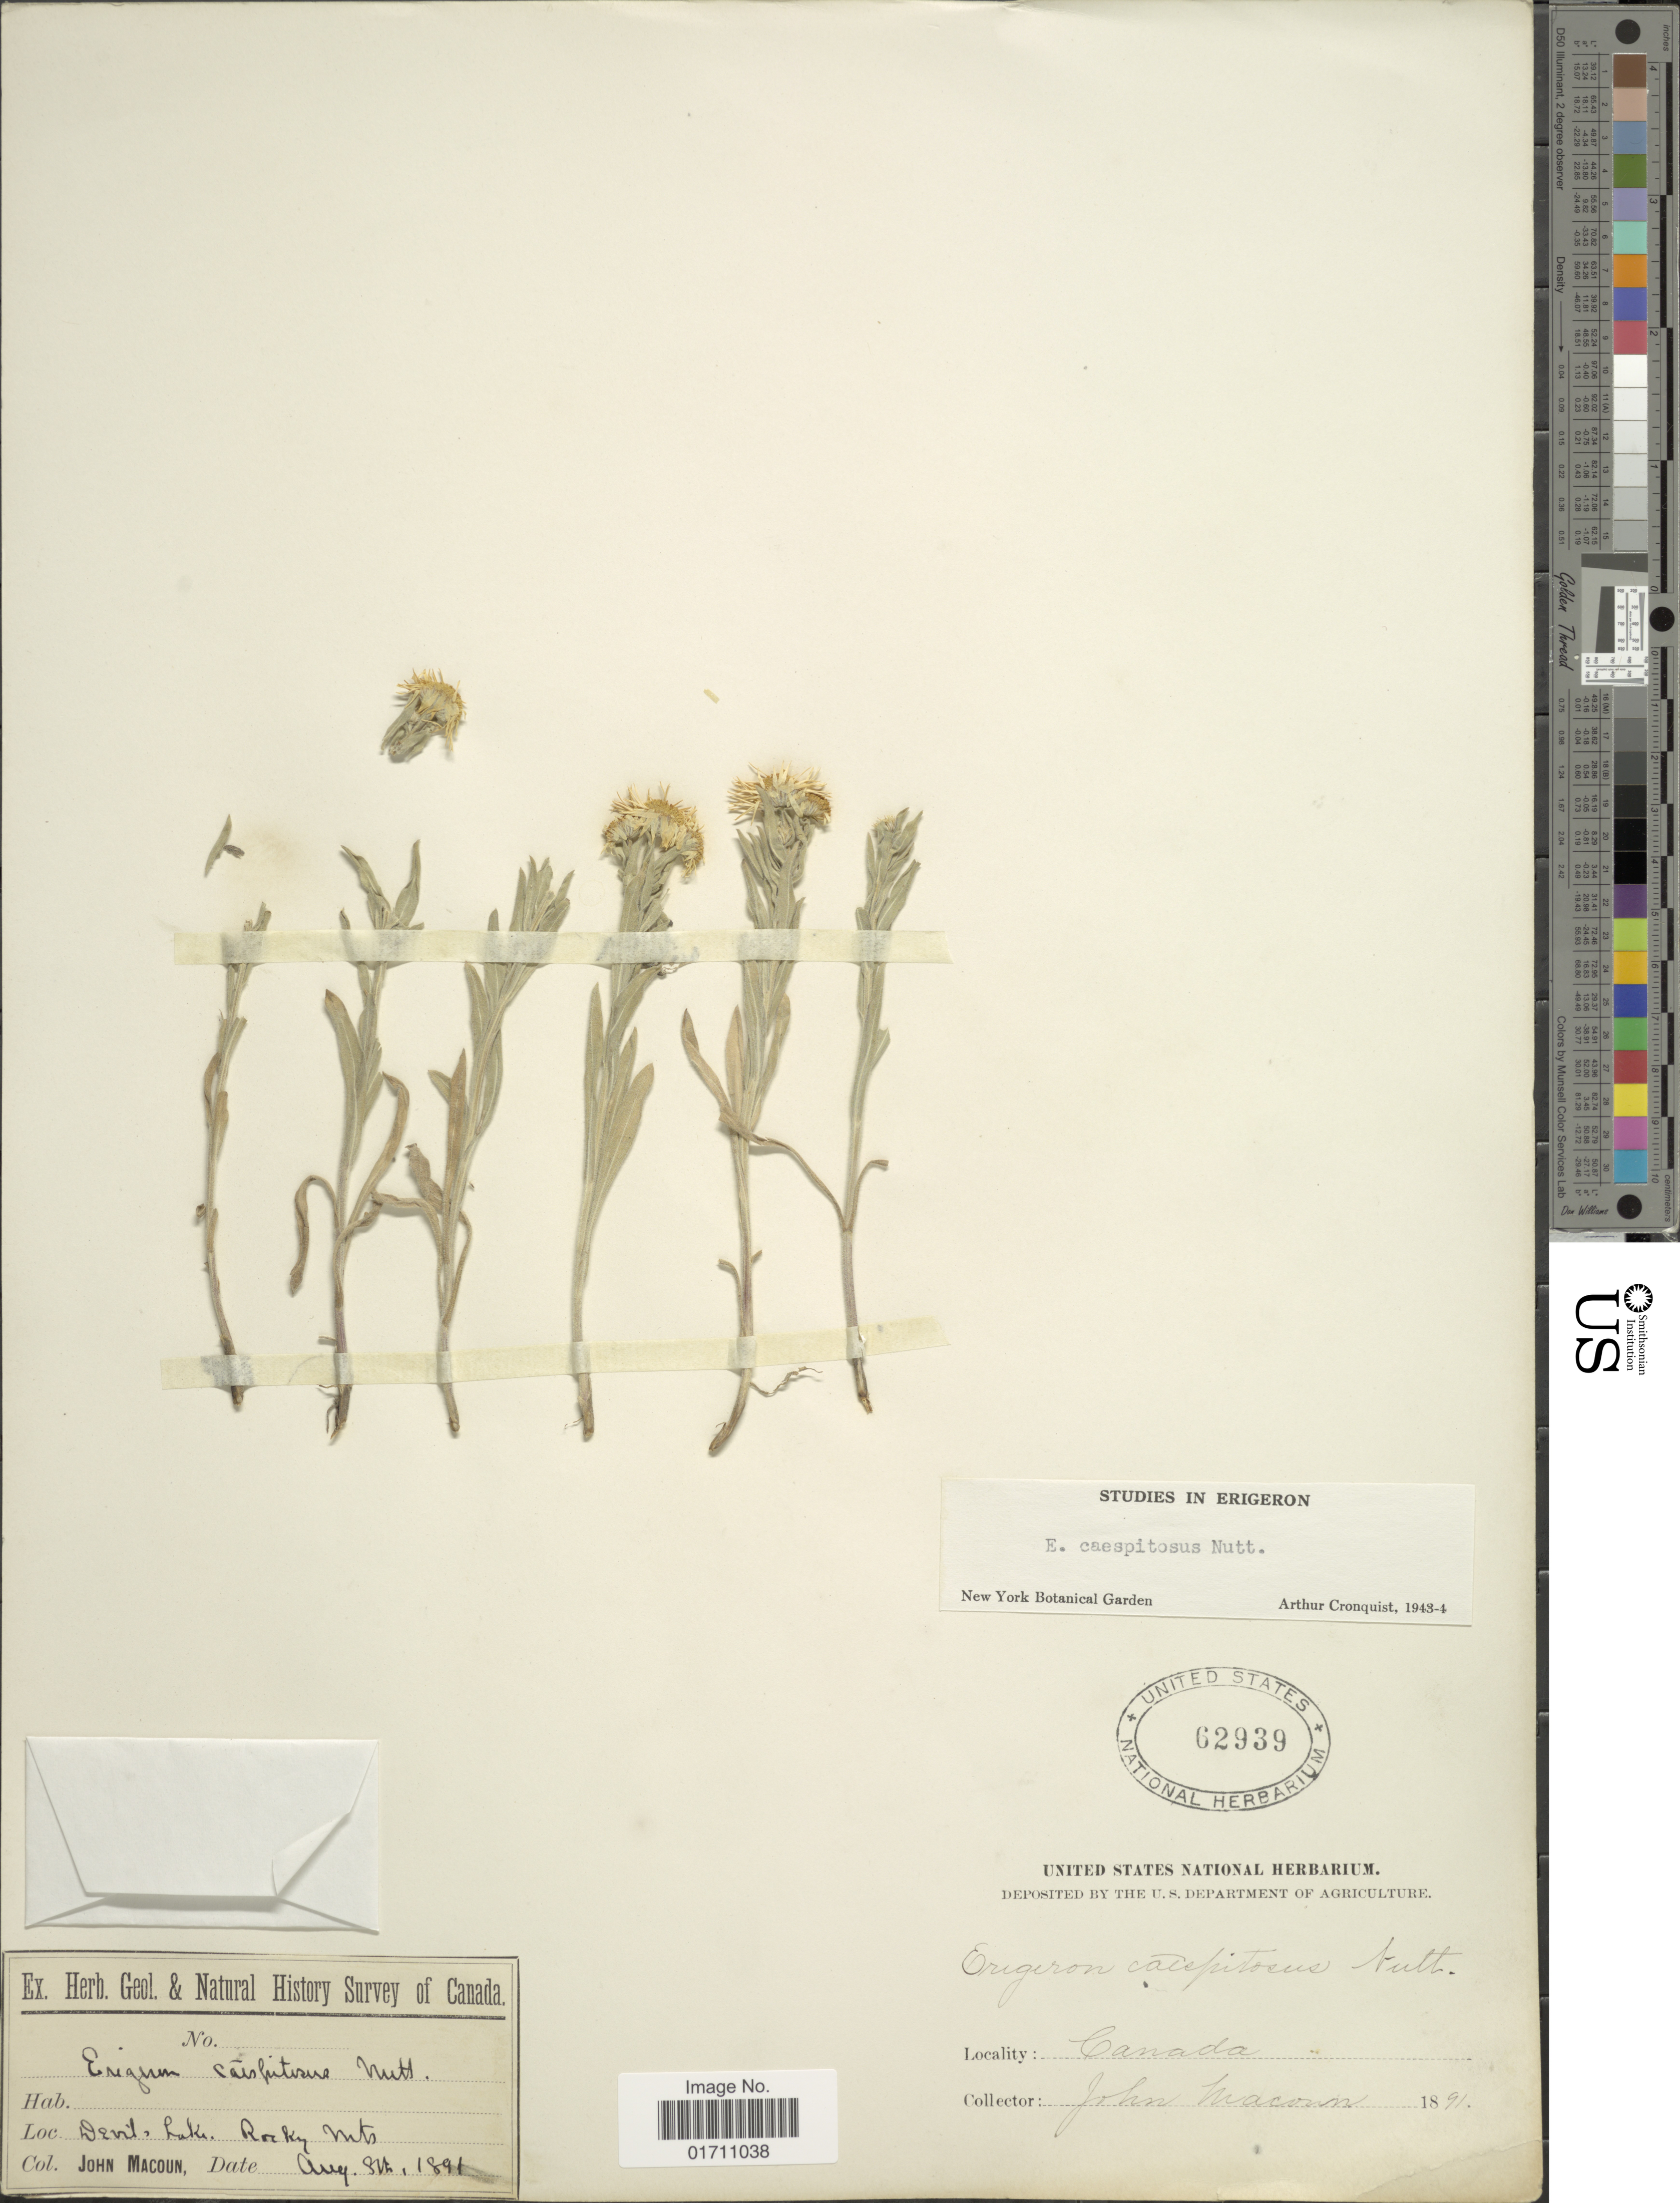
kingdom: Plantae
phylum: Tracheophyta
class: Magnoliopsida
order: Asterales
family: Asteraceae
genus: Erigeron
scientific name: Erigeron caespitosus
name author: Nutt.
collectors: J. Macoun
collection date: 1891-08-08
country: Canada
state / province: Alberta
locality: Devil Lake, Rocky Mts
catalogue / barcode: US 62939